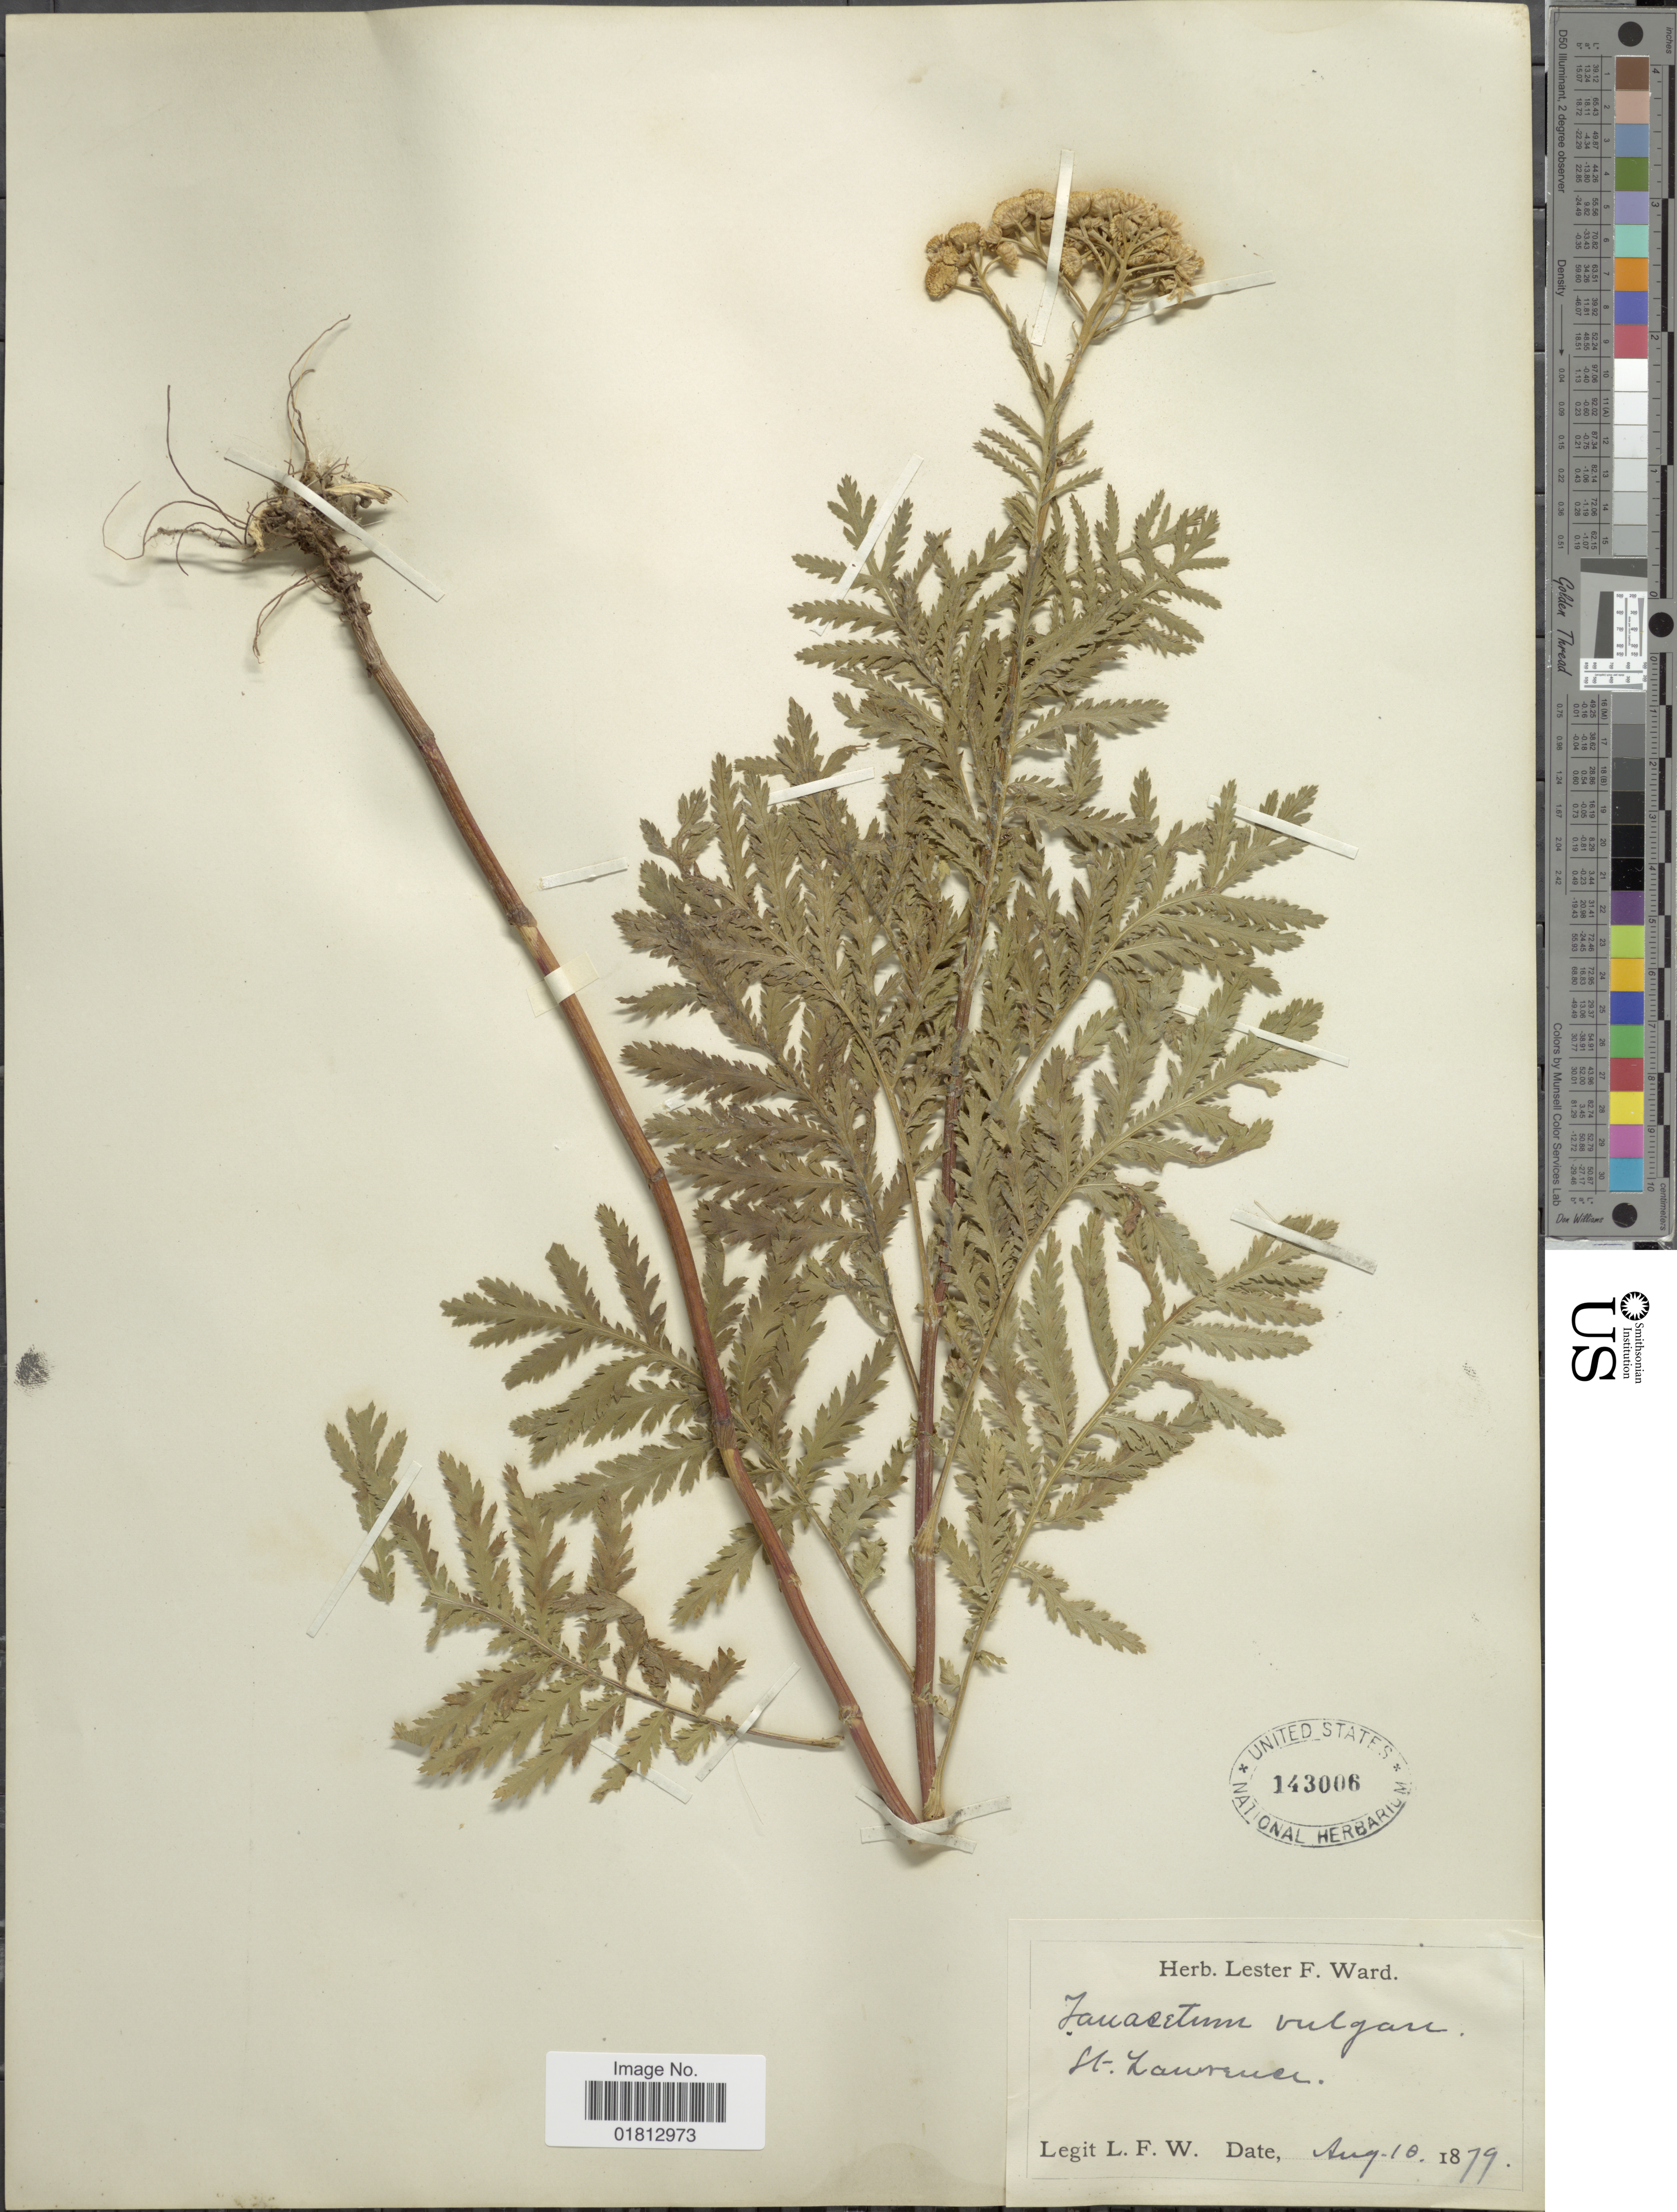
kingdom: Plantae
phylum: Tracheophyta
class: Magnoliopsida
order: Asterales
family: Asteraceae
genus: Tanacetum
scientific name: Tanacetum vulgare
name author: L.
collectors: L. F. Ward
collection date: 1879-08-10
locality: St. Lawrence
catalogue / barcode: US 143006